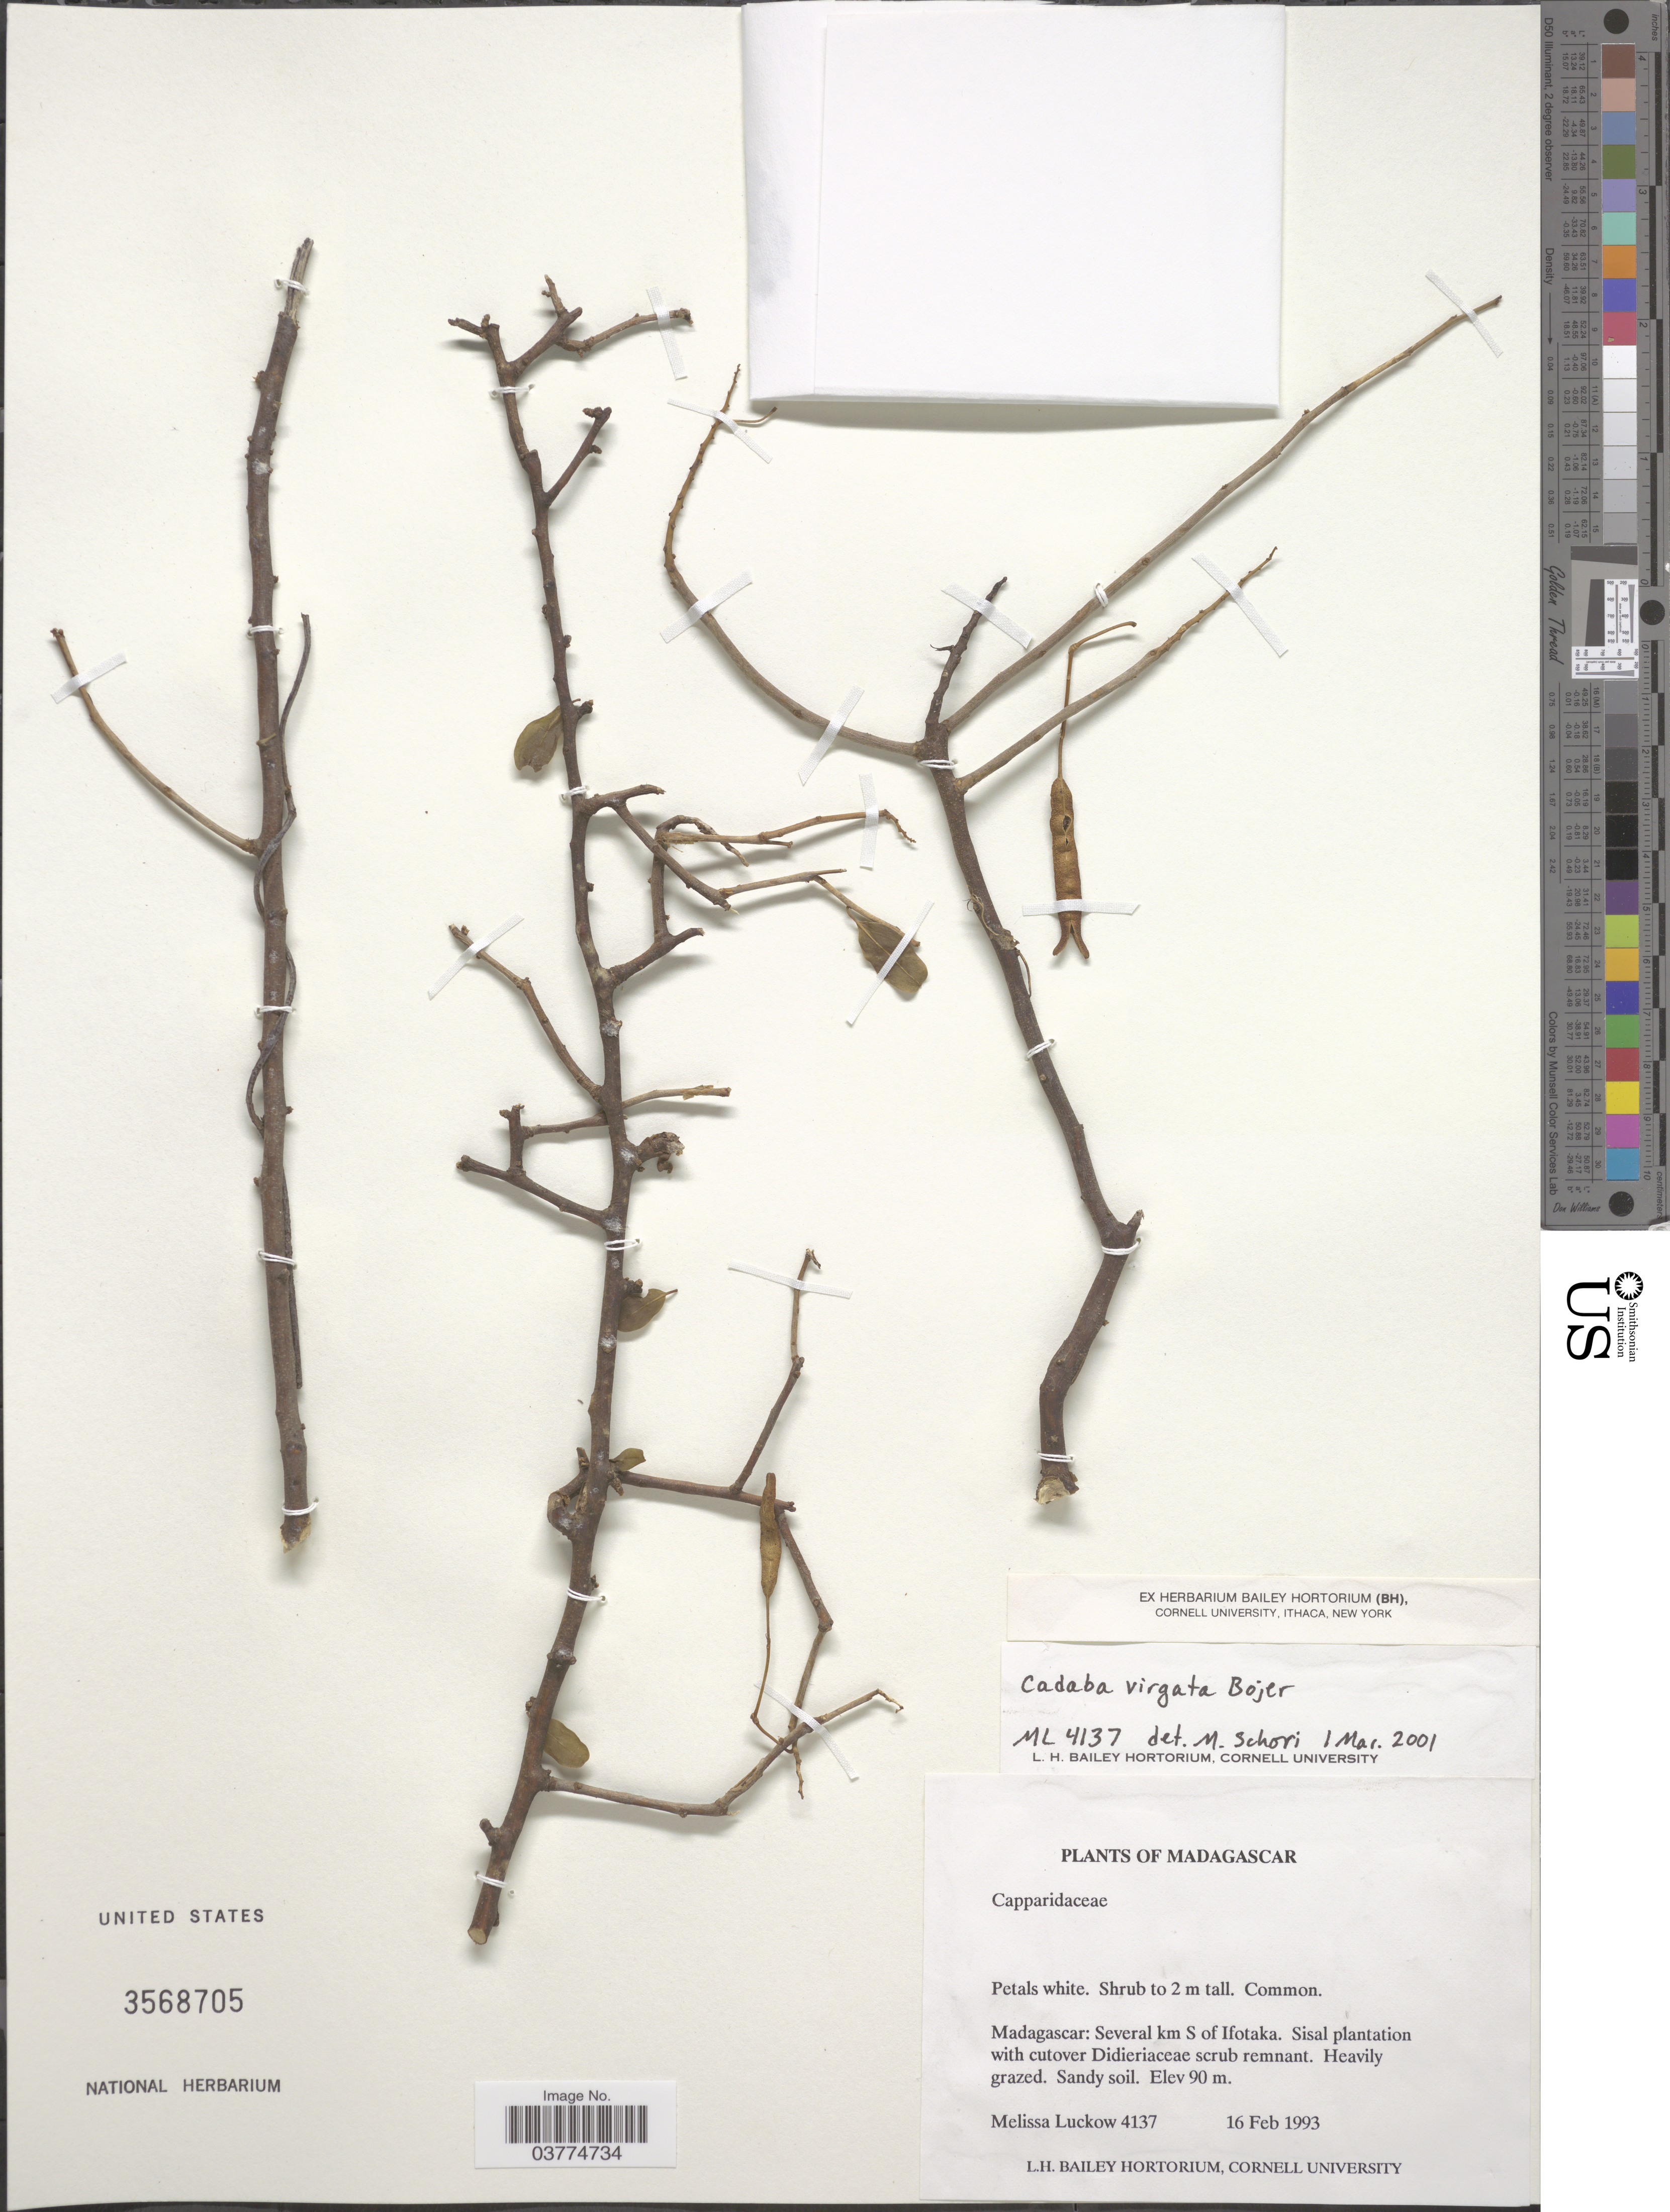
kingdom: Plantae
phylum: Tracheophyta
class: Magnoliopsida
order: Brassicales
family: Capparaceae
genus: Cadaba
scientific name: Cadaba virgata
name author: Bojer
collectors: M. A. Luckow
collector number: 4137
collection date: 1993-02-16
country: Madagascar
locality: Madagascar: Several Km S of Ifotaka.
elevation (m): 90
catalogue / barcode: US 3568705